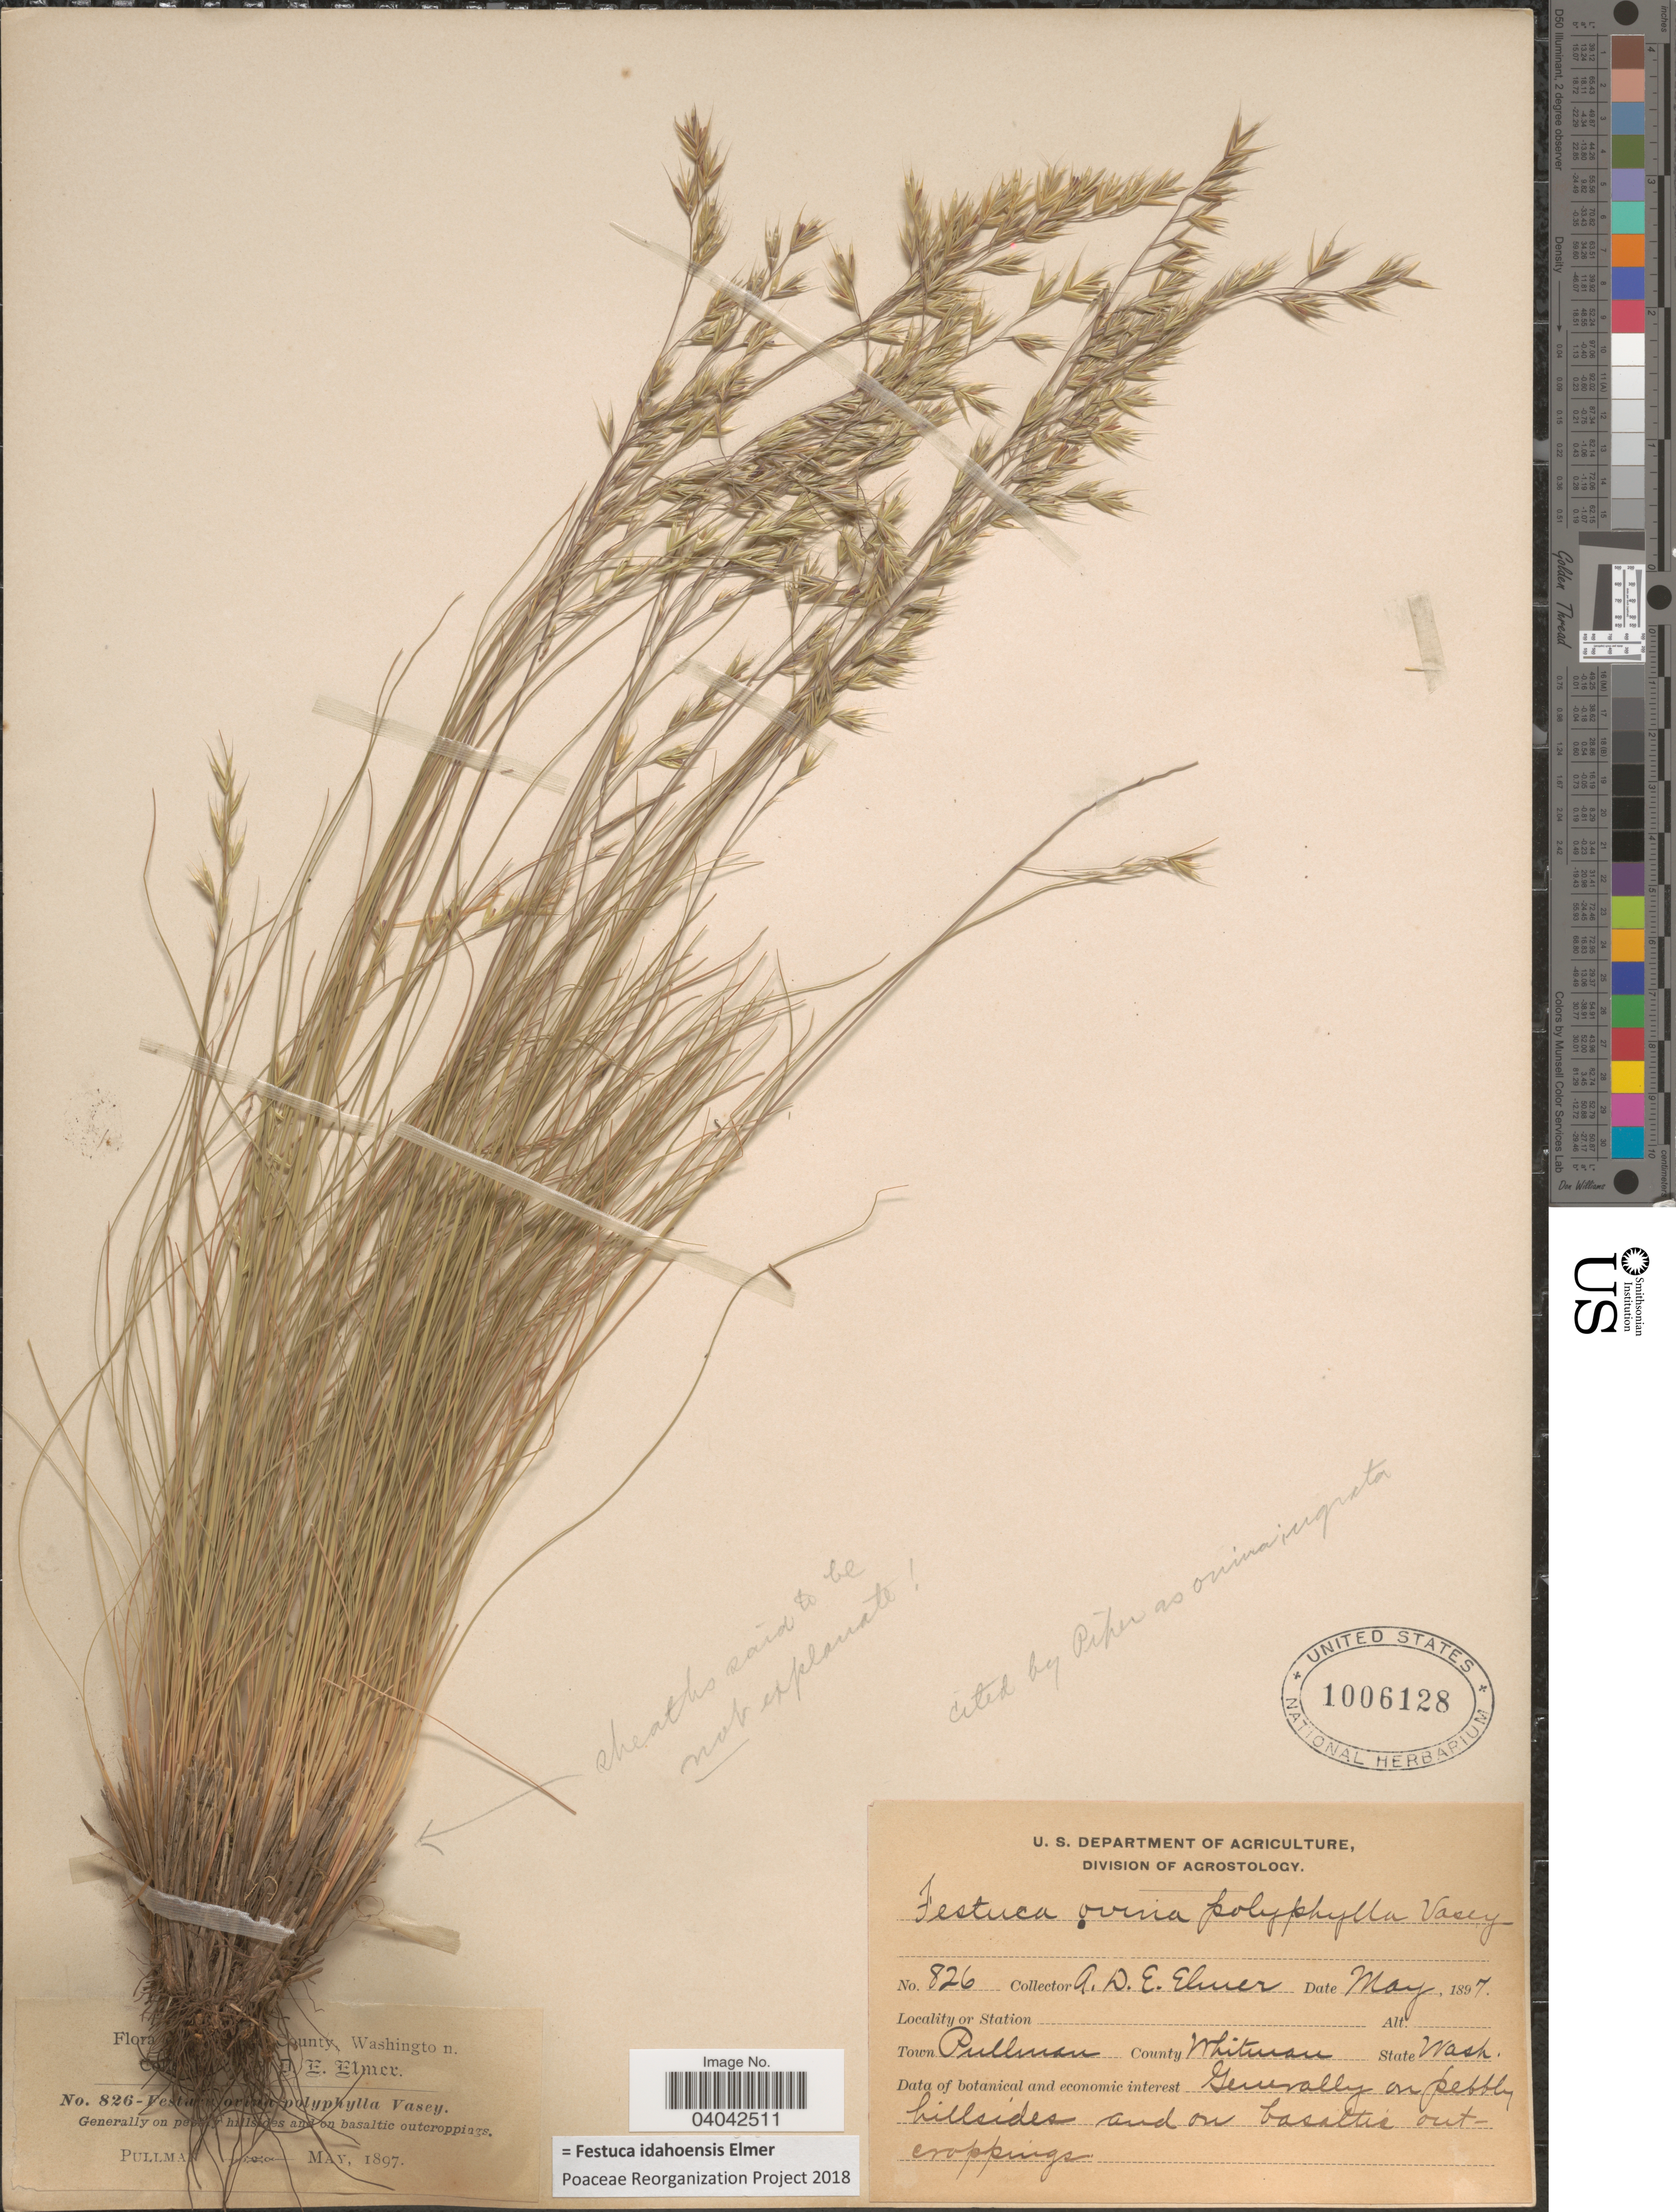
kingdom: Plantae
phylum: Tracheophyta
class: Liliopsida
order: Poales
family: Poaceae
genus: Festuca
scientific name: Festuca idahoensis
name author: Elmer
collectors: A. D. E. Elmer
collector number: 826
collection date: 1897-05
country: United States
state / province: Washington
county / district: Whitman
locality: Town Pullman. County Whitman.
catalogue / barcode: US 1006128